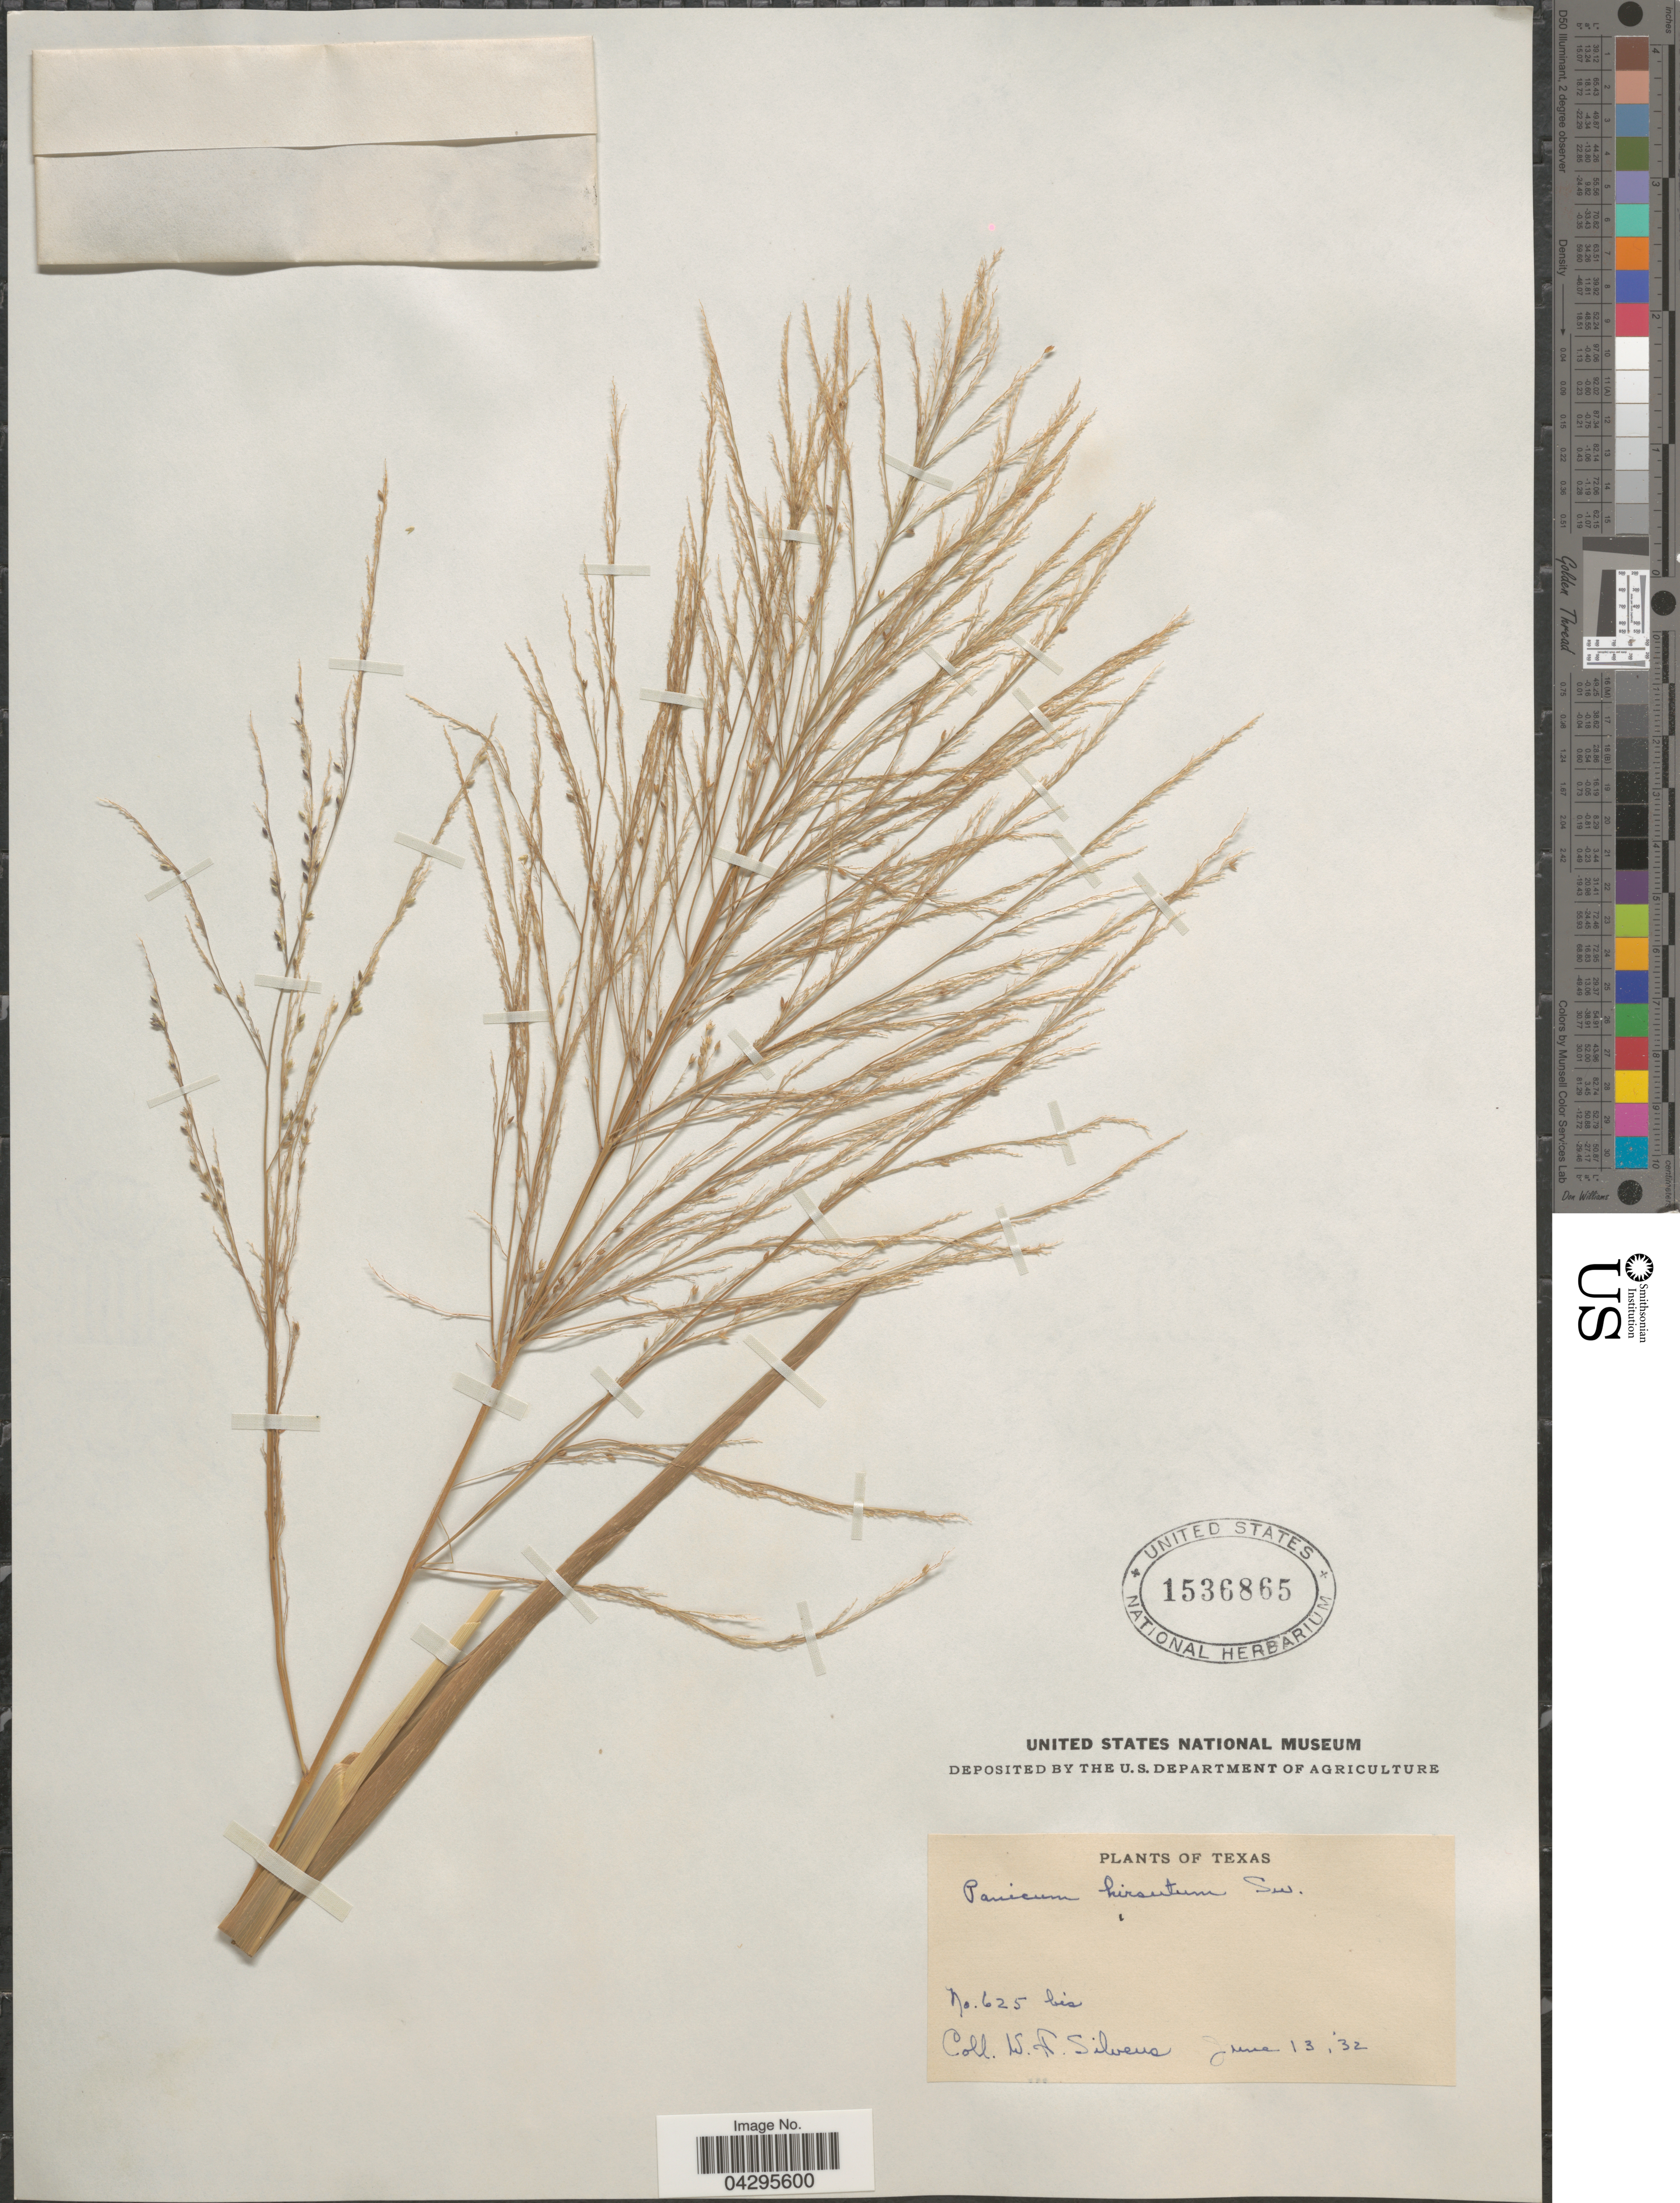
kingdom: Plantae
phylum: Tracheophyta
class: Liliopsida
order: Poales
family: Poaceae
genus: Panicum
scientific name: Panicum hirsutum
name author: Sw.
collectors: W. Silveus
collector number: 625bis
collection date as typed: Transcribed d/m/y: 13/6/32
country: United States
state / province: Texas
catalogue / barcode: US 1536865